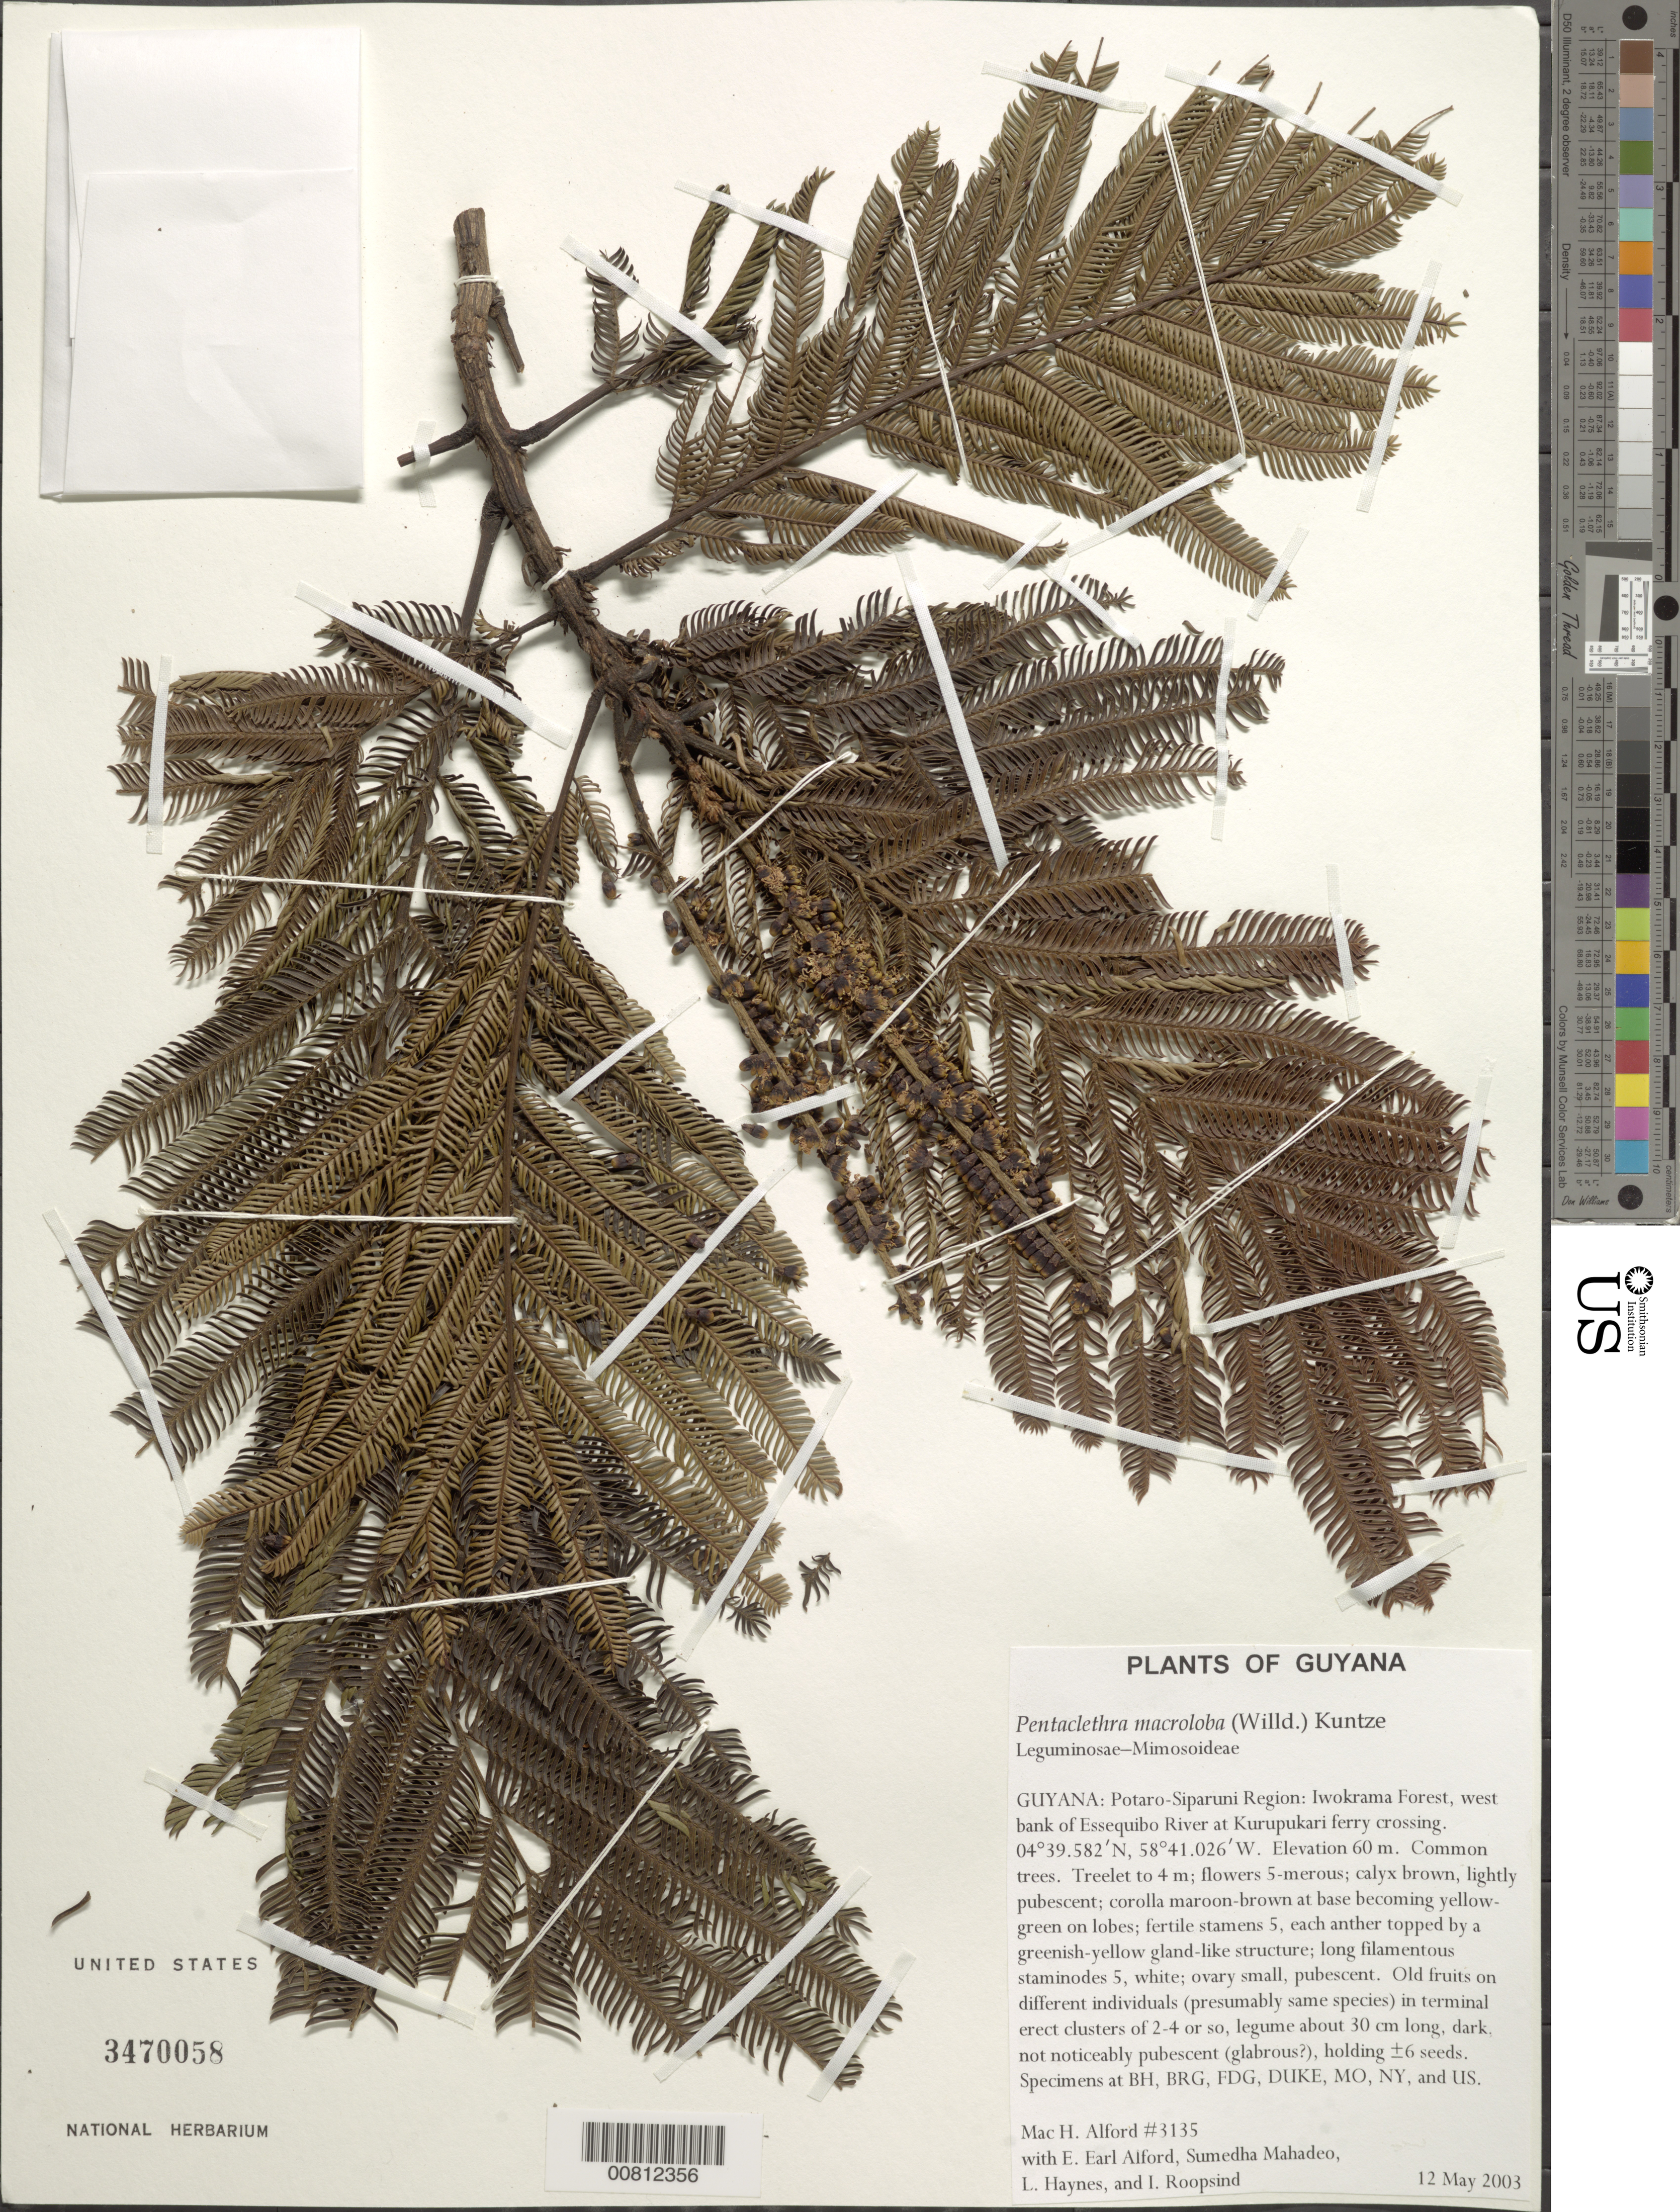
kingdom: Plantae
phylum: Tracheophyta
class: Magnoliopsida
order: Fabales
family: Fabaceae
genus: Pentaclethra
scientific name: Pentaclethra macroloba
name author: (Willd.) Kuntze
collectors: M. H. Alford, E. Alford, S. Mahadeo, L. Haynes & I. Roopsind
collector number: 3135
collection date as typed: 12-May-03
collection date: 2003-05-12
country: Guyana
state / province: Potaro-Siparuni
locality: Iwokrama Forest, west bank of Essequibo River at Kurupukari ferry crossing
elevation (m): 60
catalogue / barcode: US 3470058